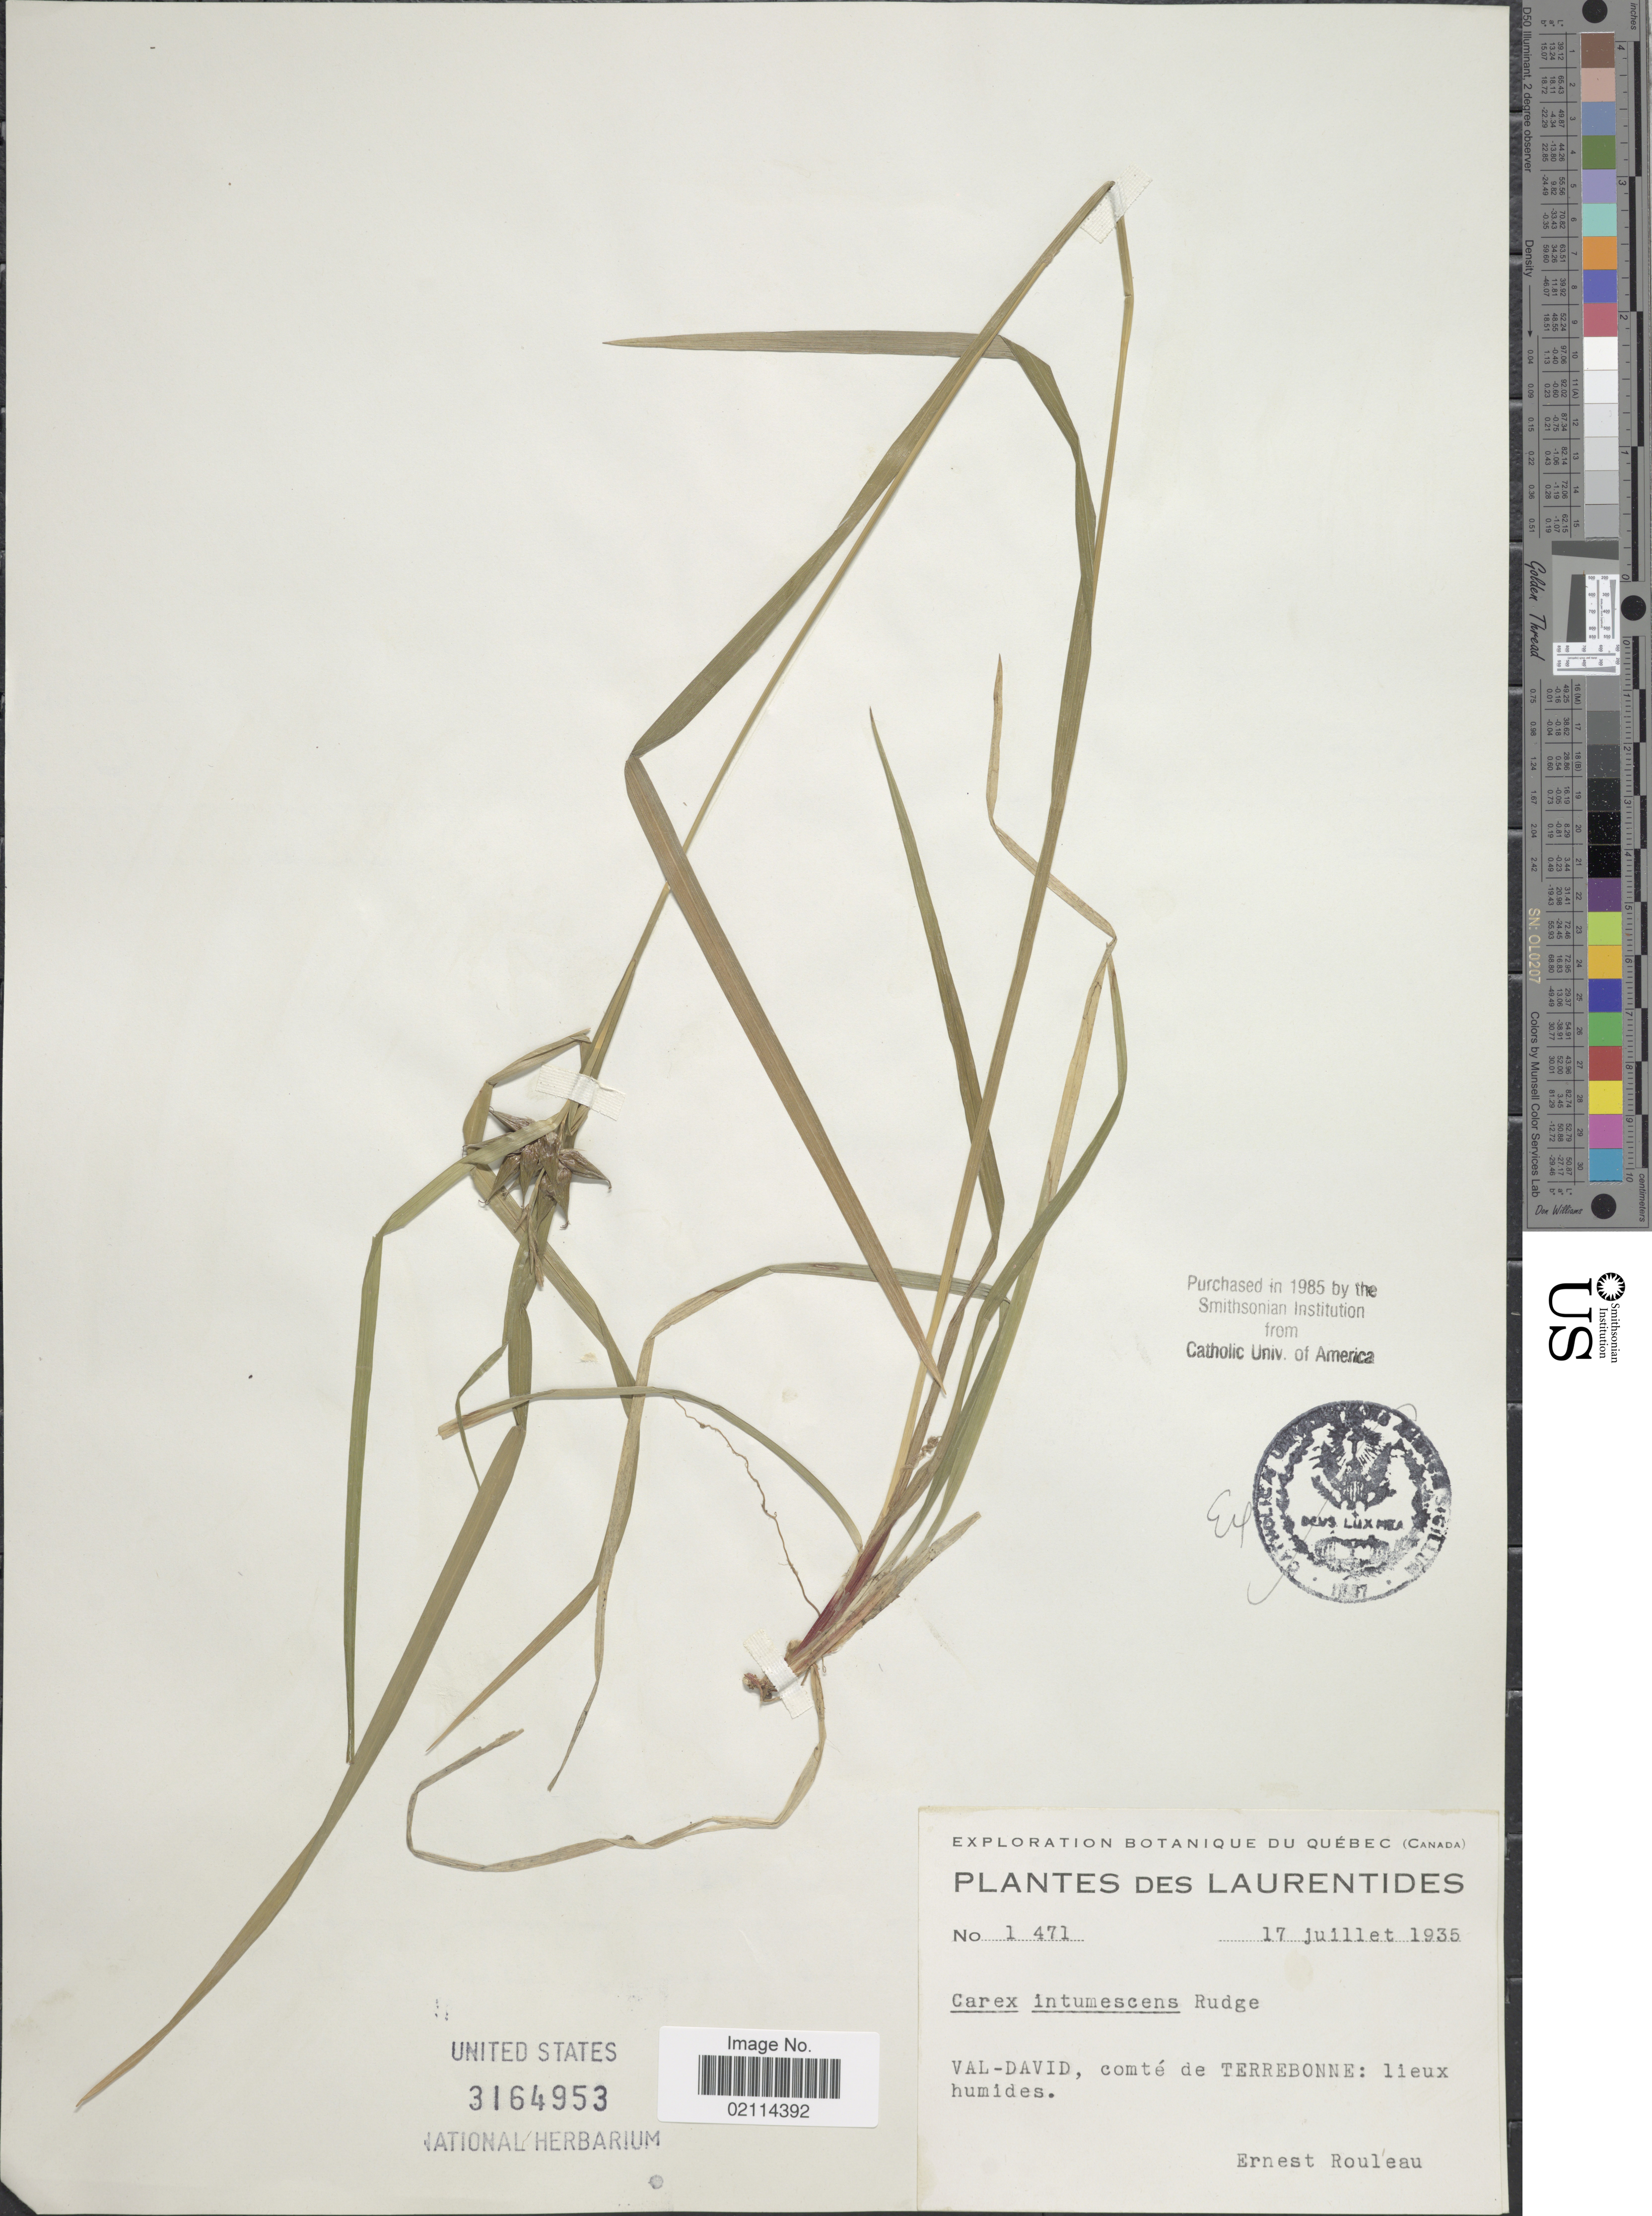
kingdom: Plantae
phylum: Tracheophyta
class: Liliopsida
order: Poales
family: Cyperaceae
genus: Carex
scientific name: Carex intumescens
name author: Rudge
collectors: E. Rouleau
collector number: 1471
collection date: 1935-07-17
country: Canada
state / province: Quebec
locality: Des Laurentides, Val-David, comte de Terrebonne: lieux humides.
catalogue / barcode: US 3164953